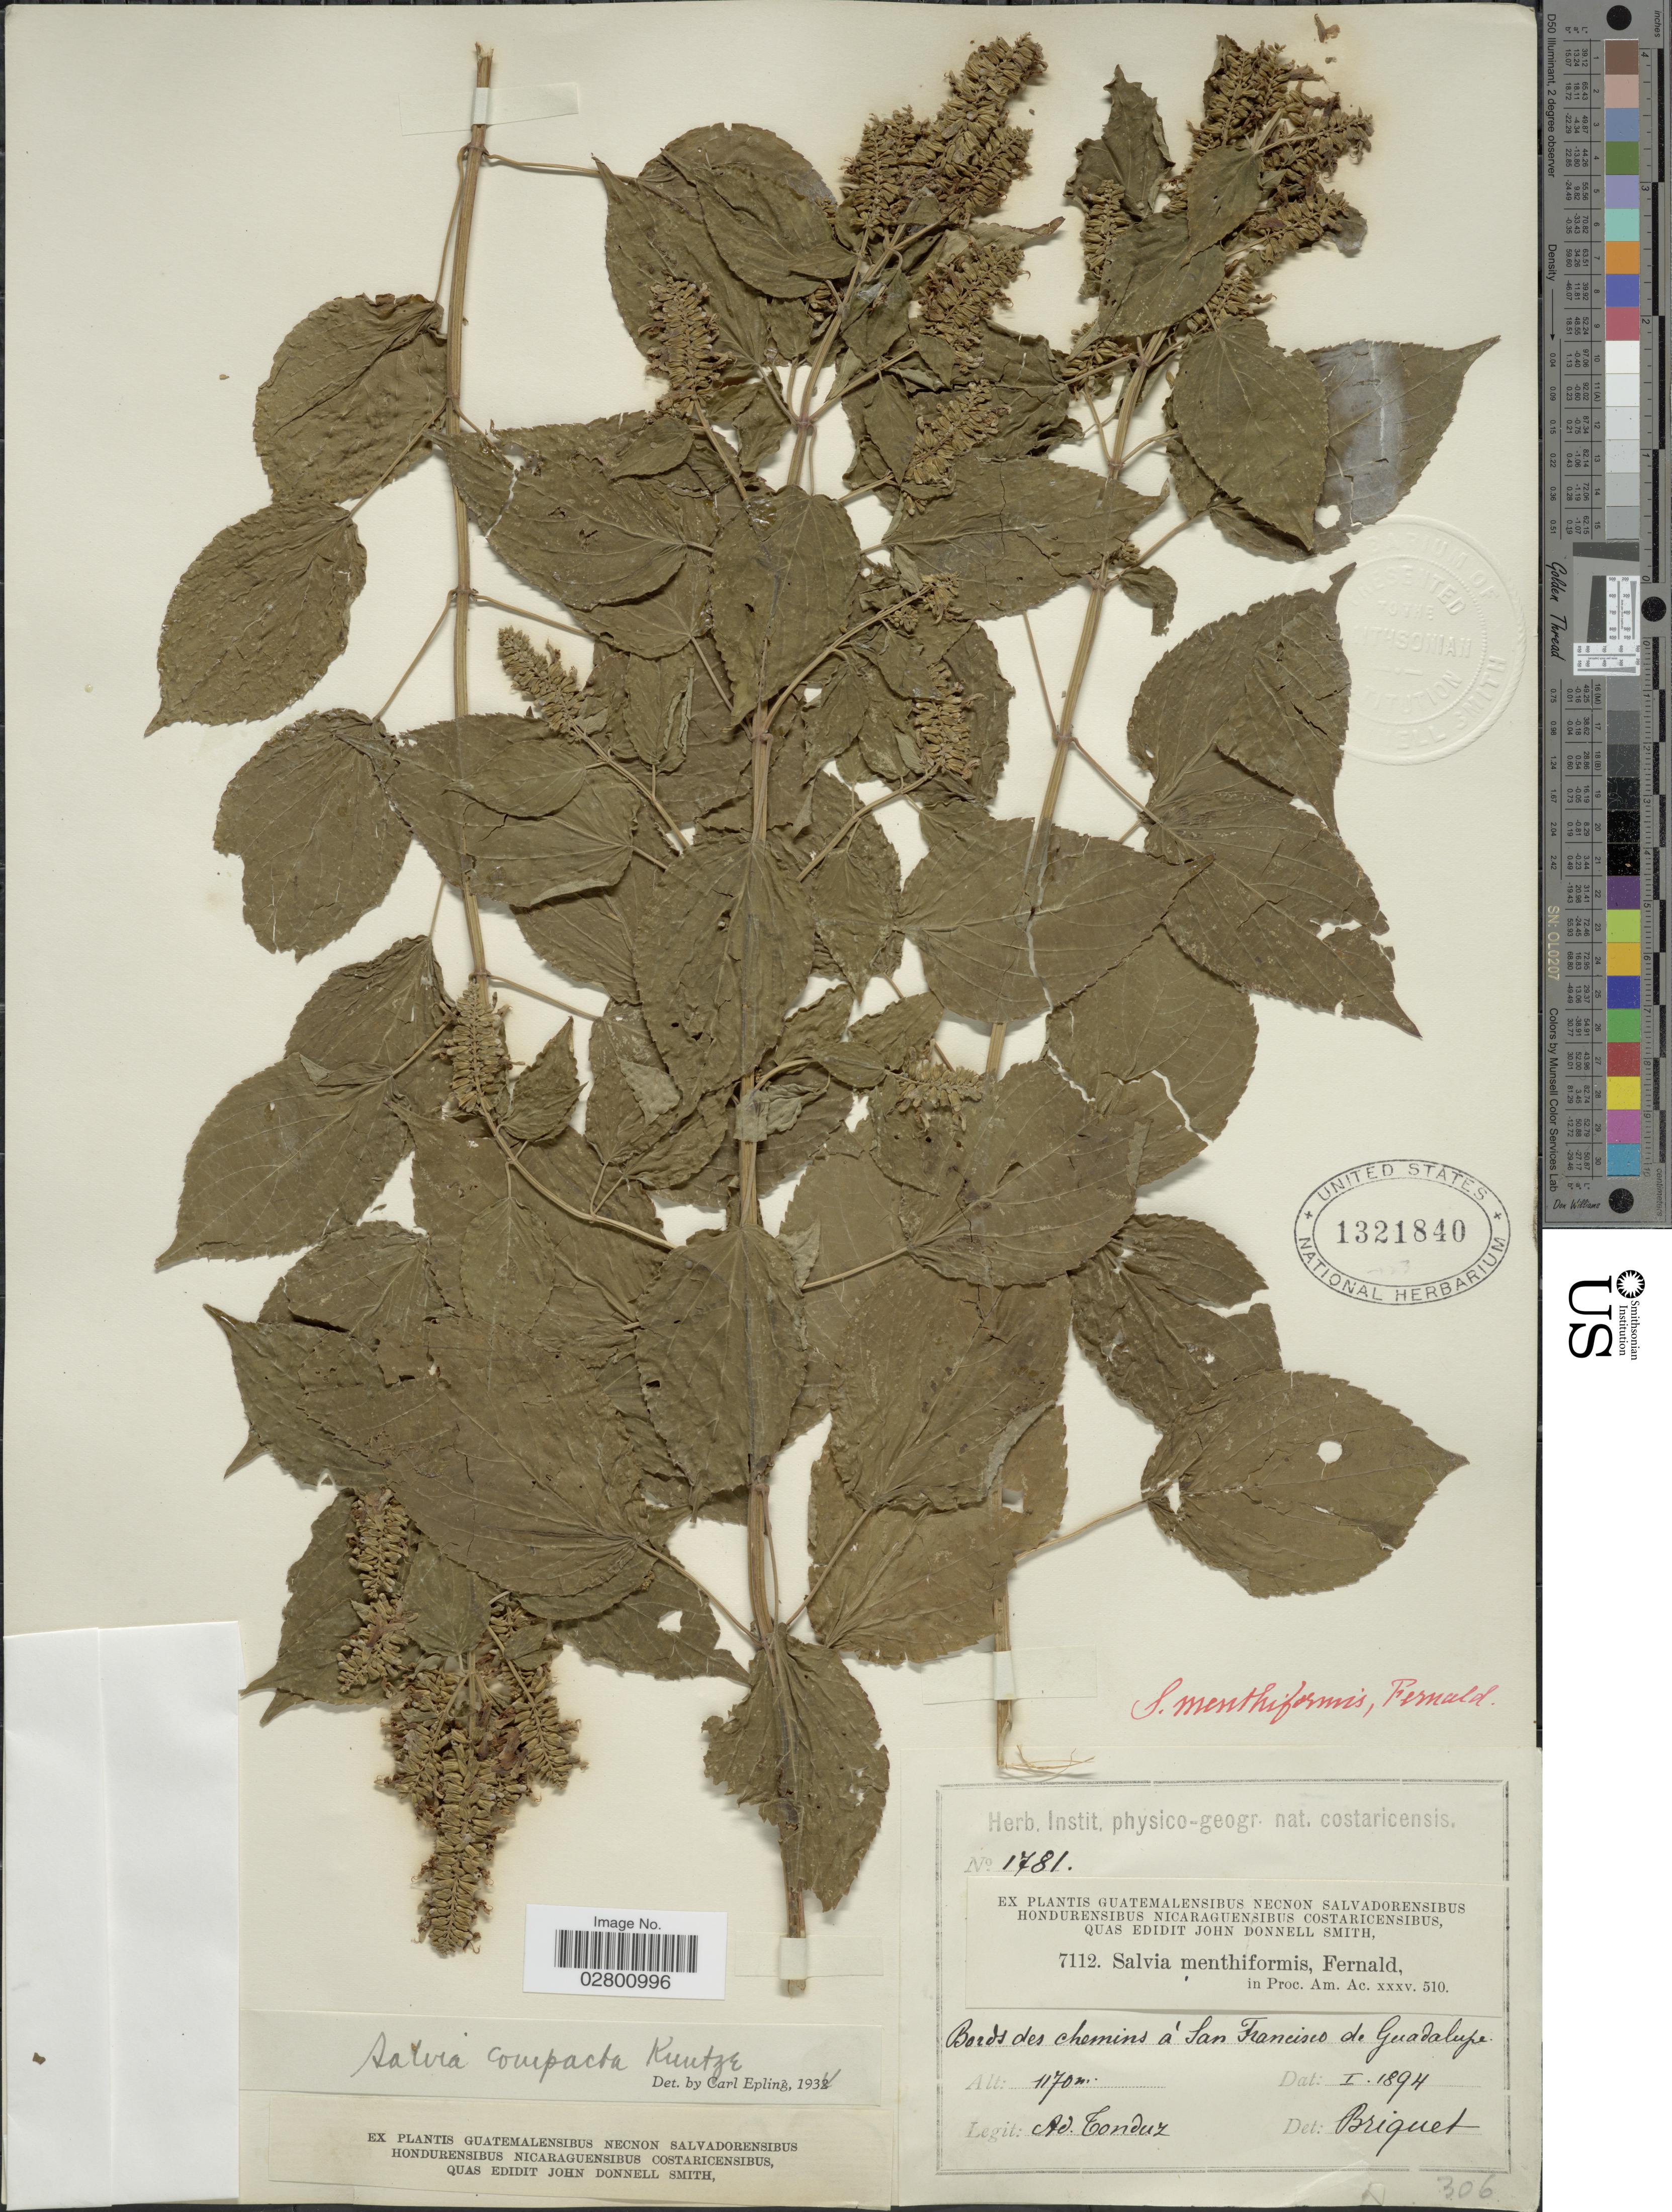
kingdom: Plantae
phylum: Tracheophyta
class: Magnoliopsida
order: Lamiales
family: Lamiaceae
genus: Salvia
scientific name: Salvia compacta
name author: Kuntze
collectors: A. Tonduz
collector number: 1781/7112?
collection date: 1894-01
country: Costa Rica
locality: Bords des chemins à San Francisco de Guadalupe.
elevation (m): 1170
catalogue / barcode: US 1321840